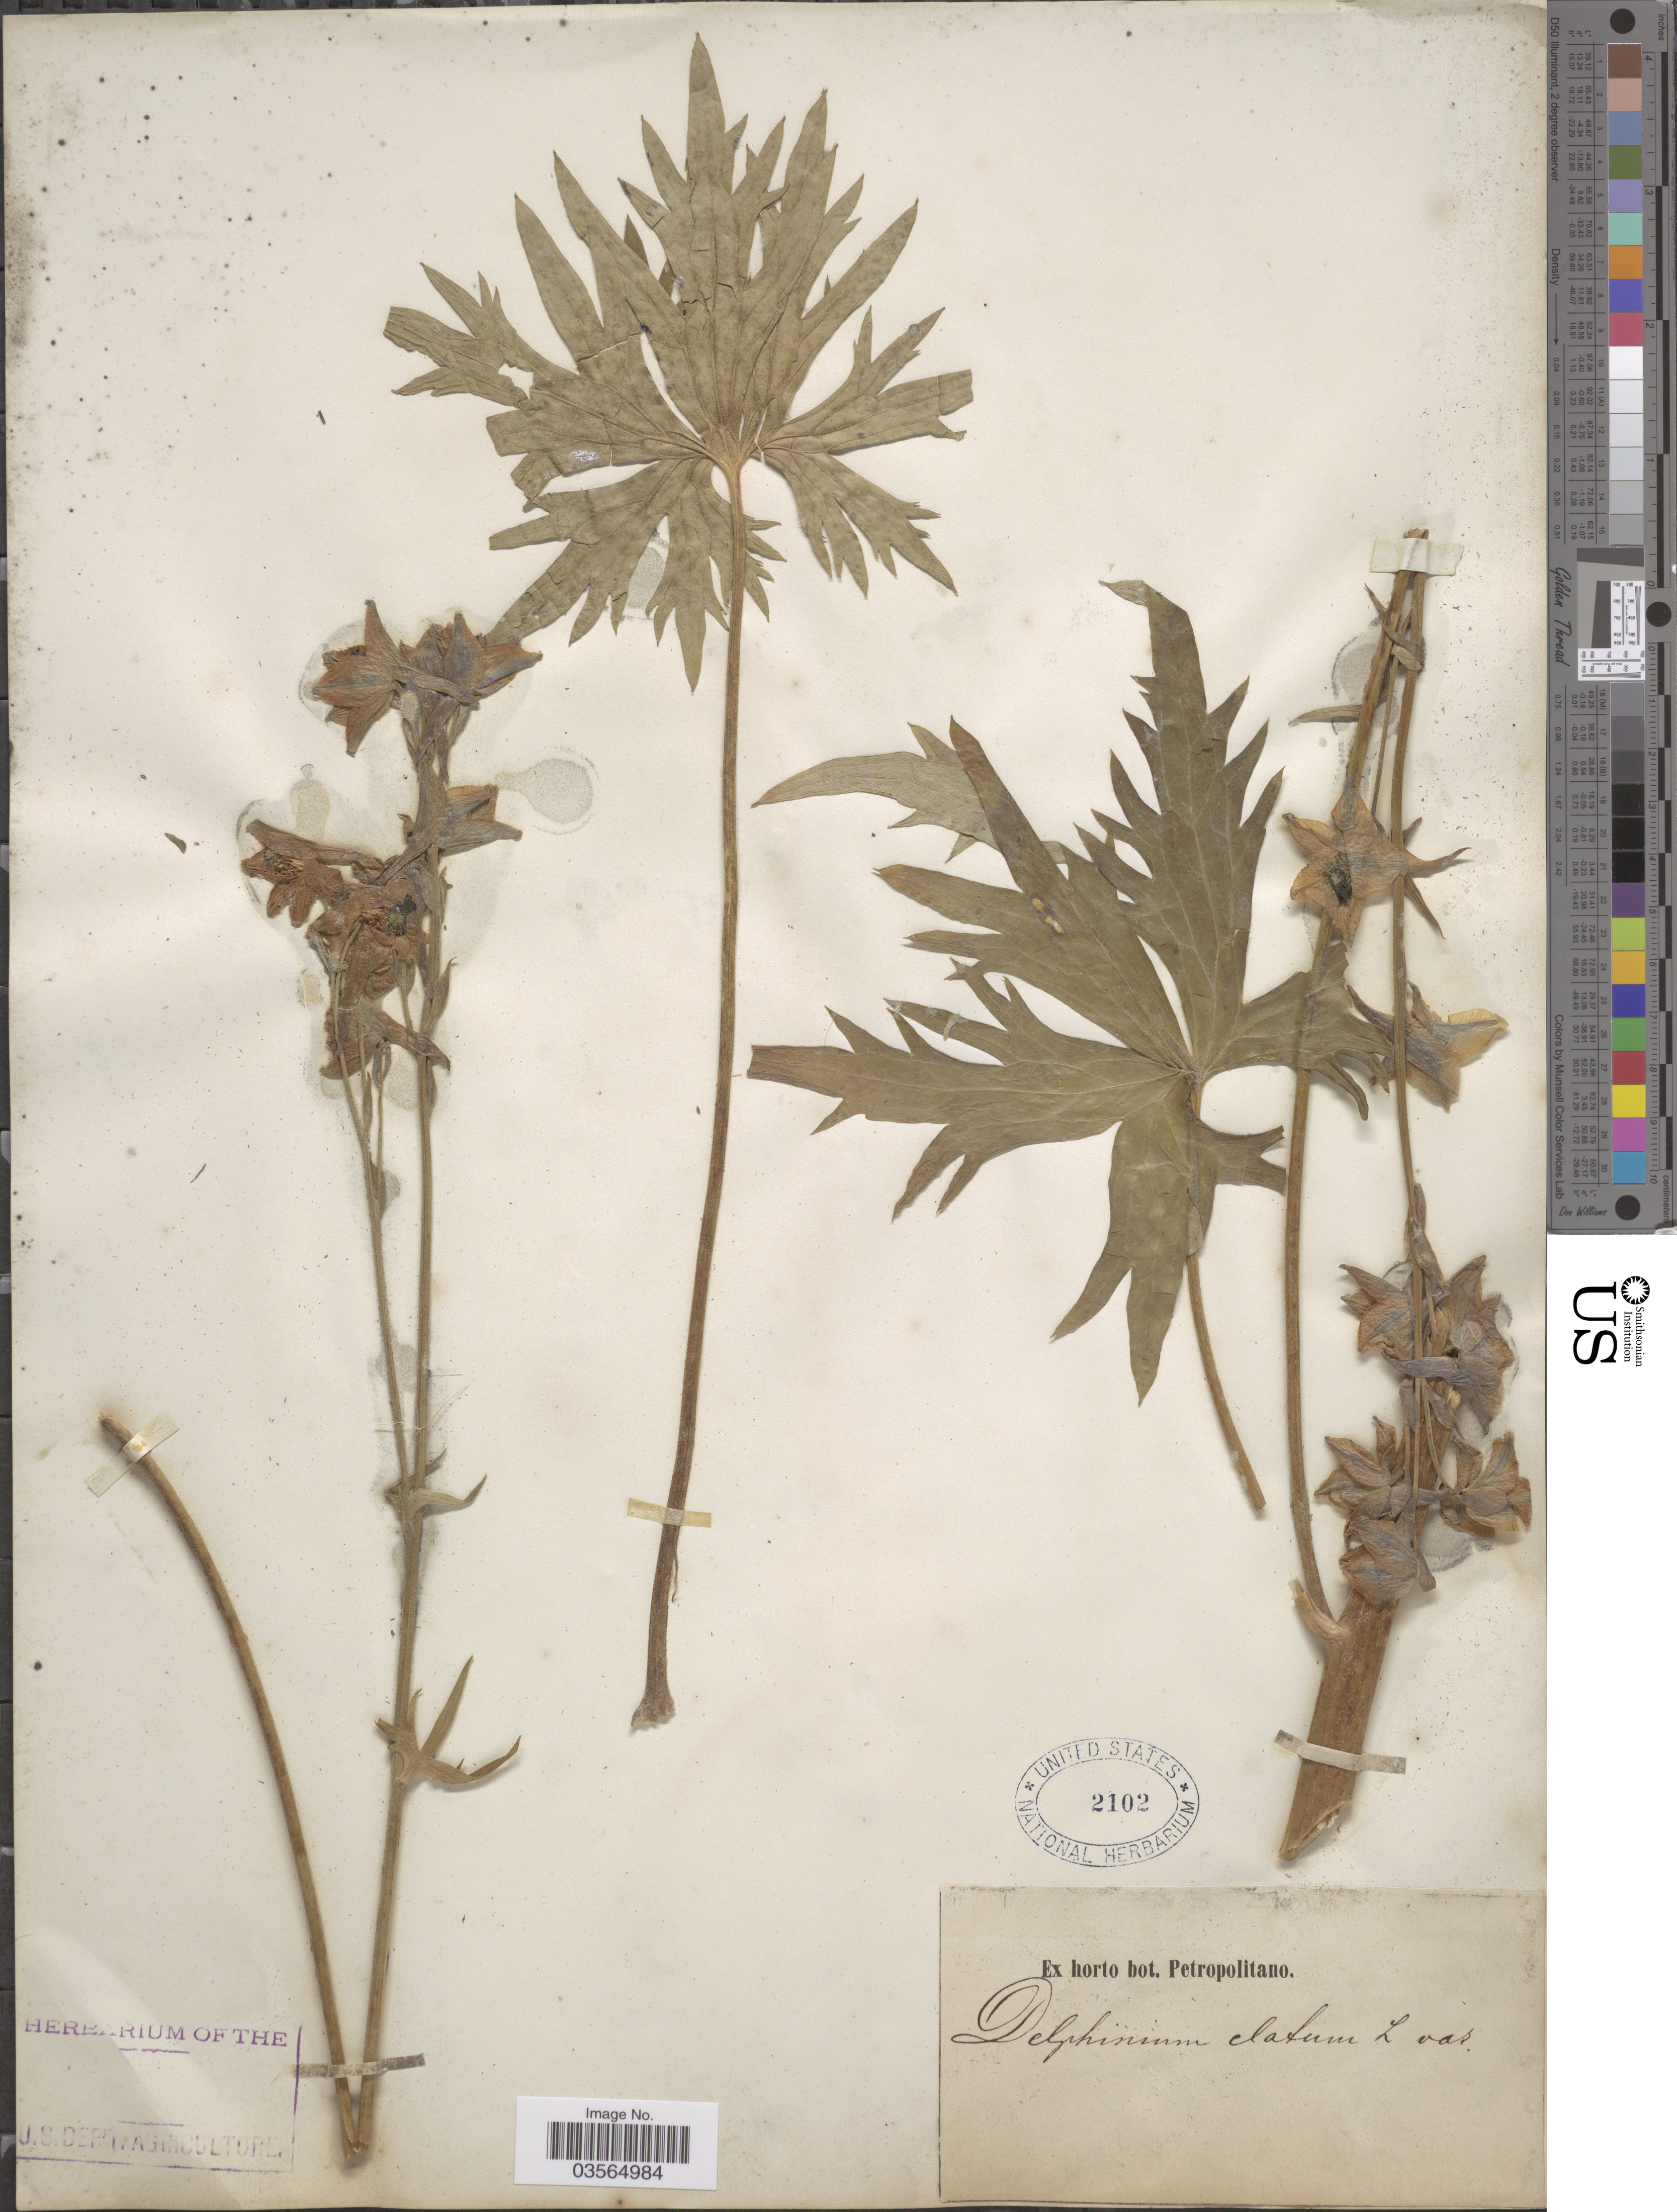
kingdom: Plantae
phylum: Tracheophyta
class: Magnoliopsida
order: Ranunculales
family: Ranunculaceae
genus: Delphinium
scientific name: Delphinium flexuosum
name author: M. Bieb.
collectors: ex Horto Bot. Petropolitano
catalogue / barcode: US 2102